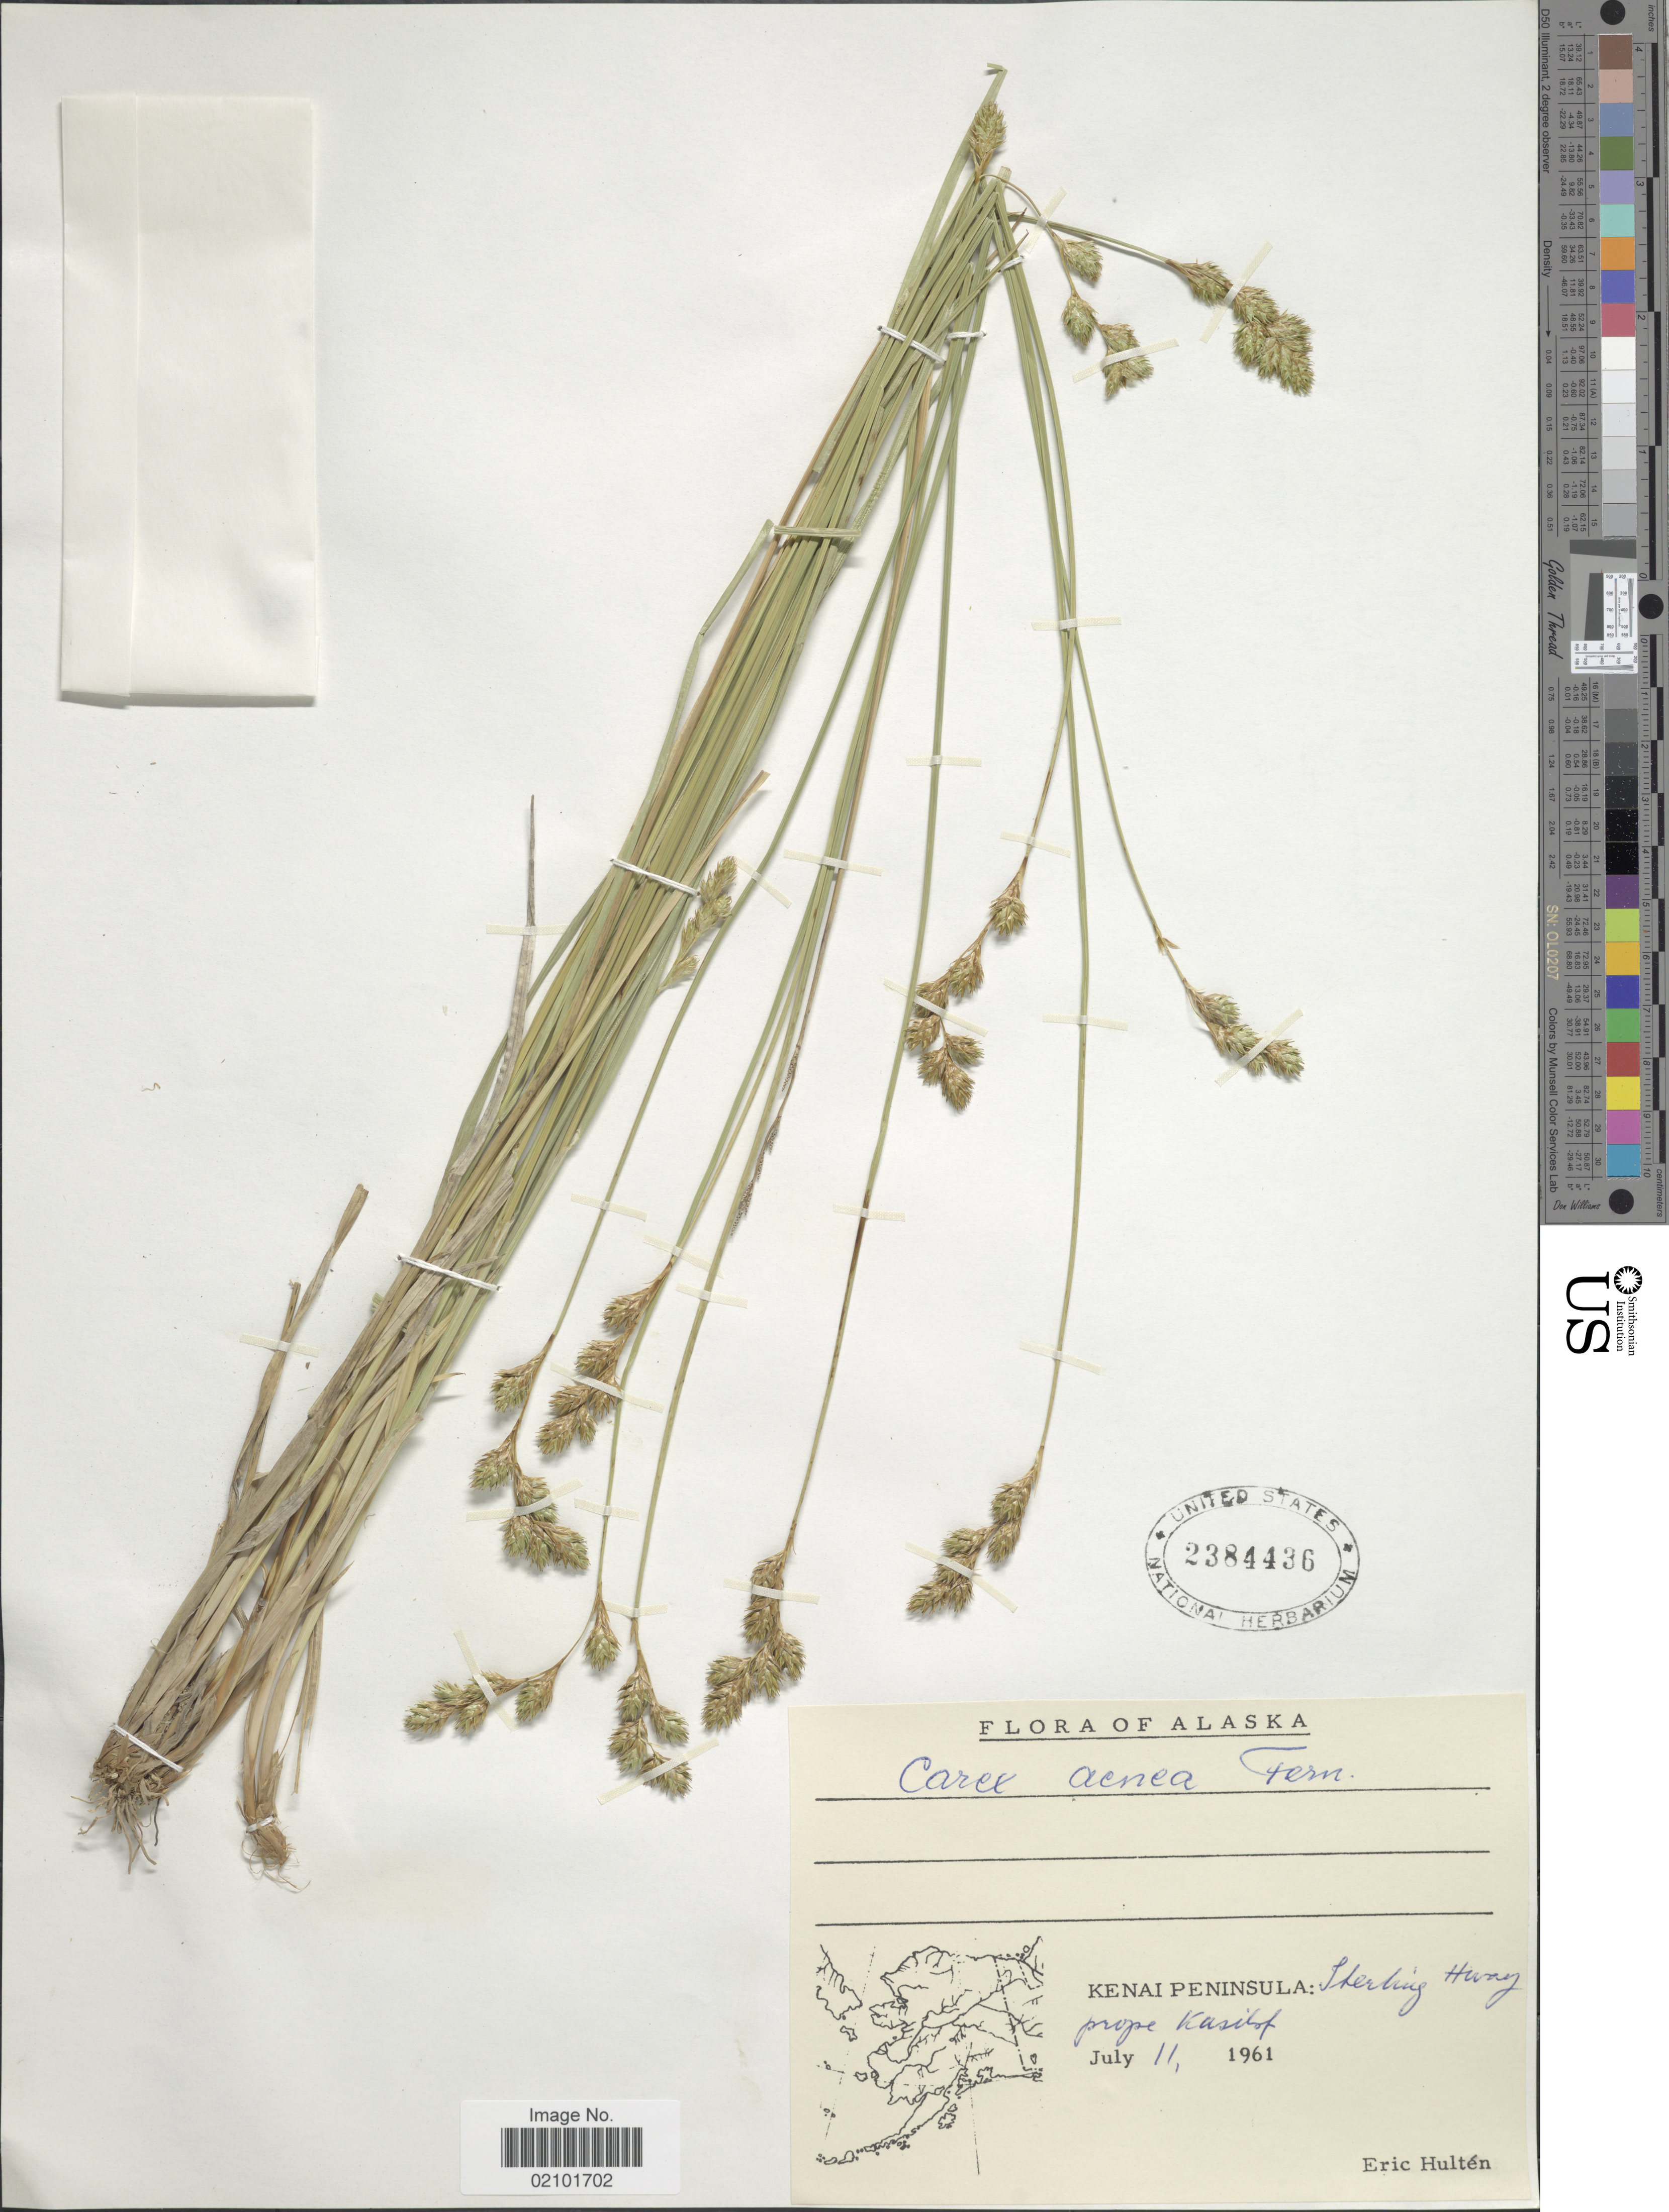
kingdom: Plantae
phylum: Tracheophyta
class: Liliopsida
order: Poales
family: Cyperaceae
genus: Carex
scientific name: Carex foenea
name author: Willd.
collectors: E. G. Hultén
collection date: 1961-07-11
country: United States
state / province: Alaska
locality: Kenai Peninsula: Stirling Hway prope Kasilof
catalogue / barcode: US 2384436